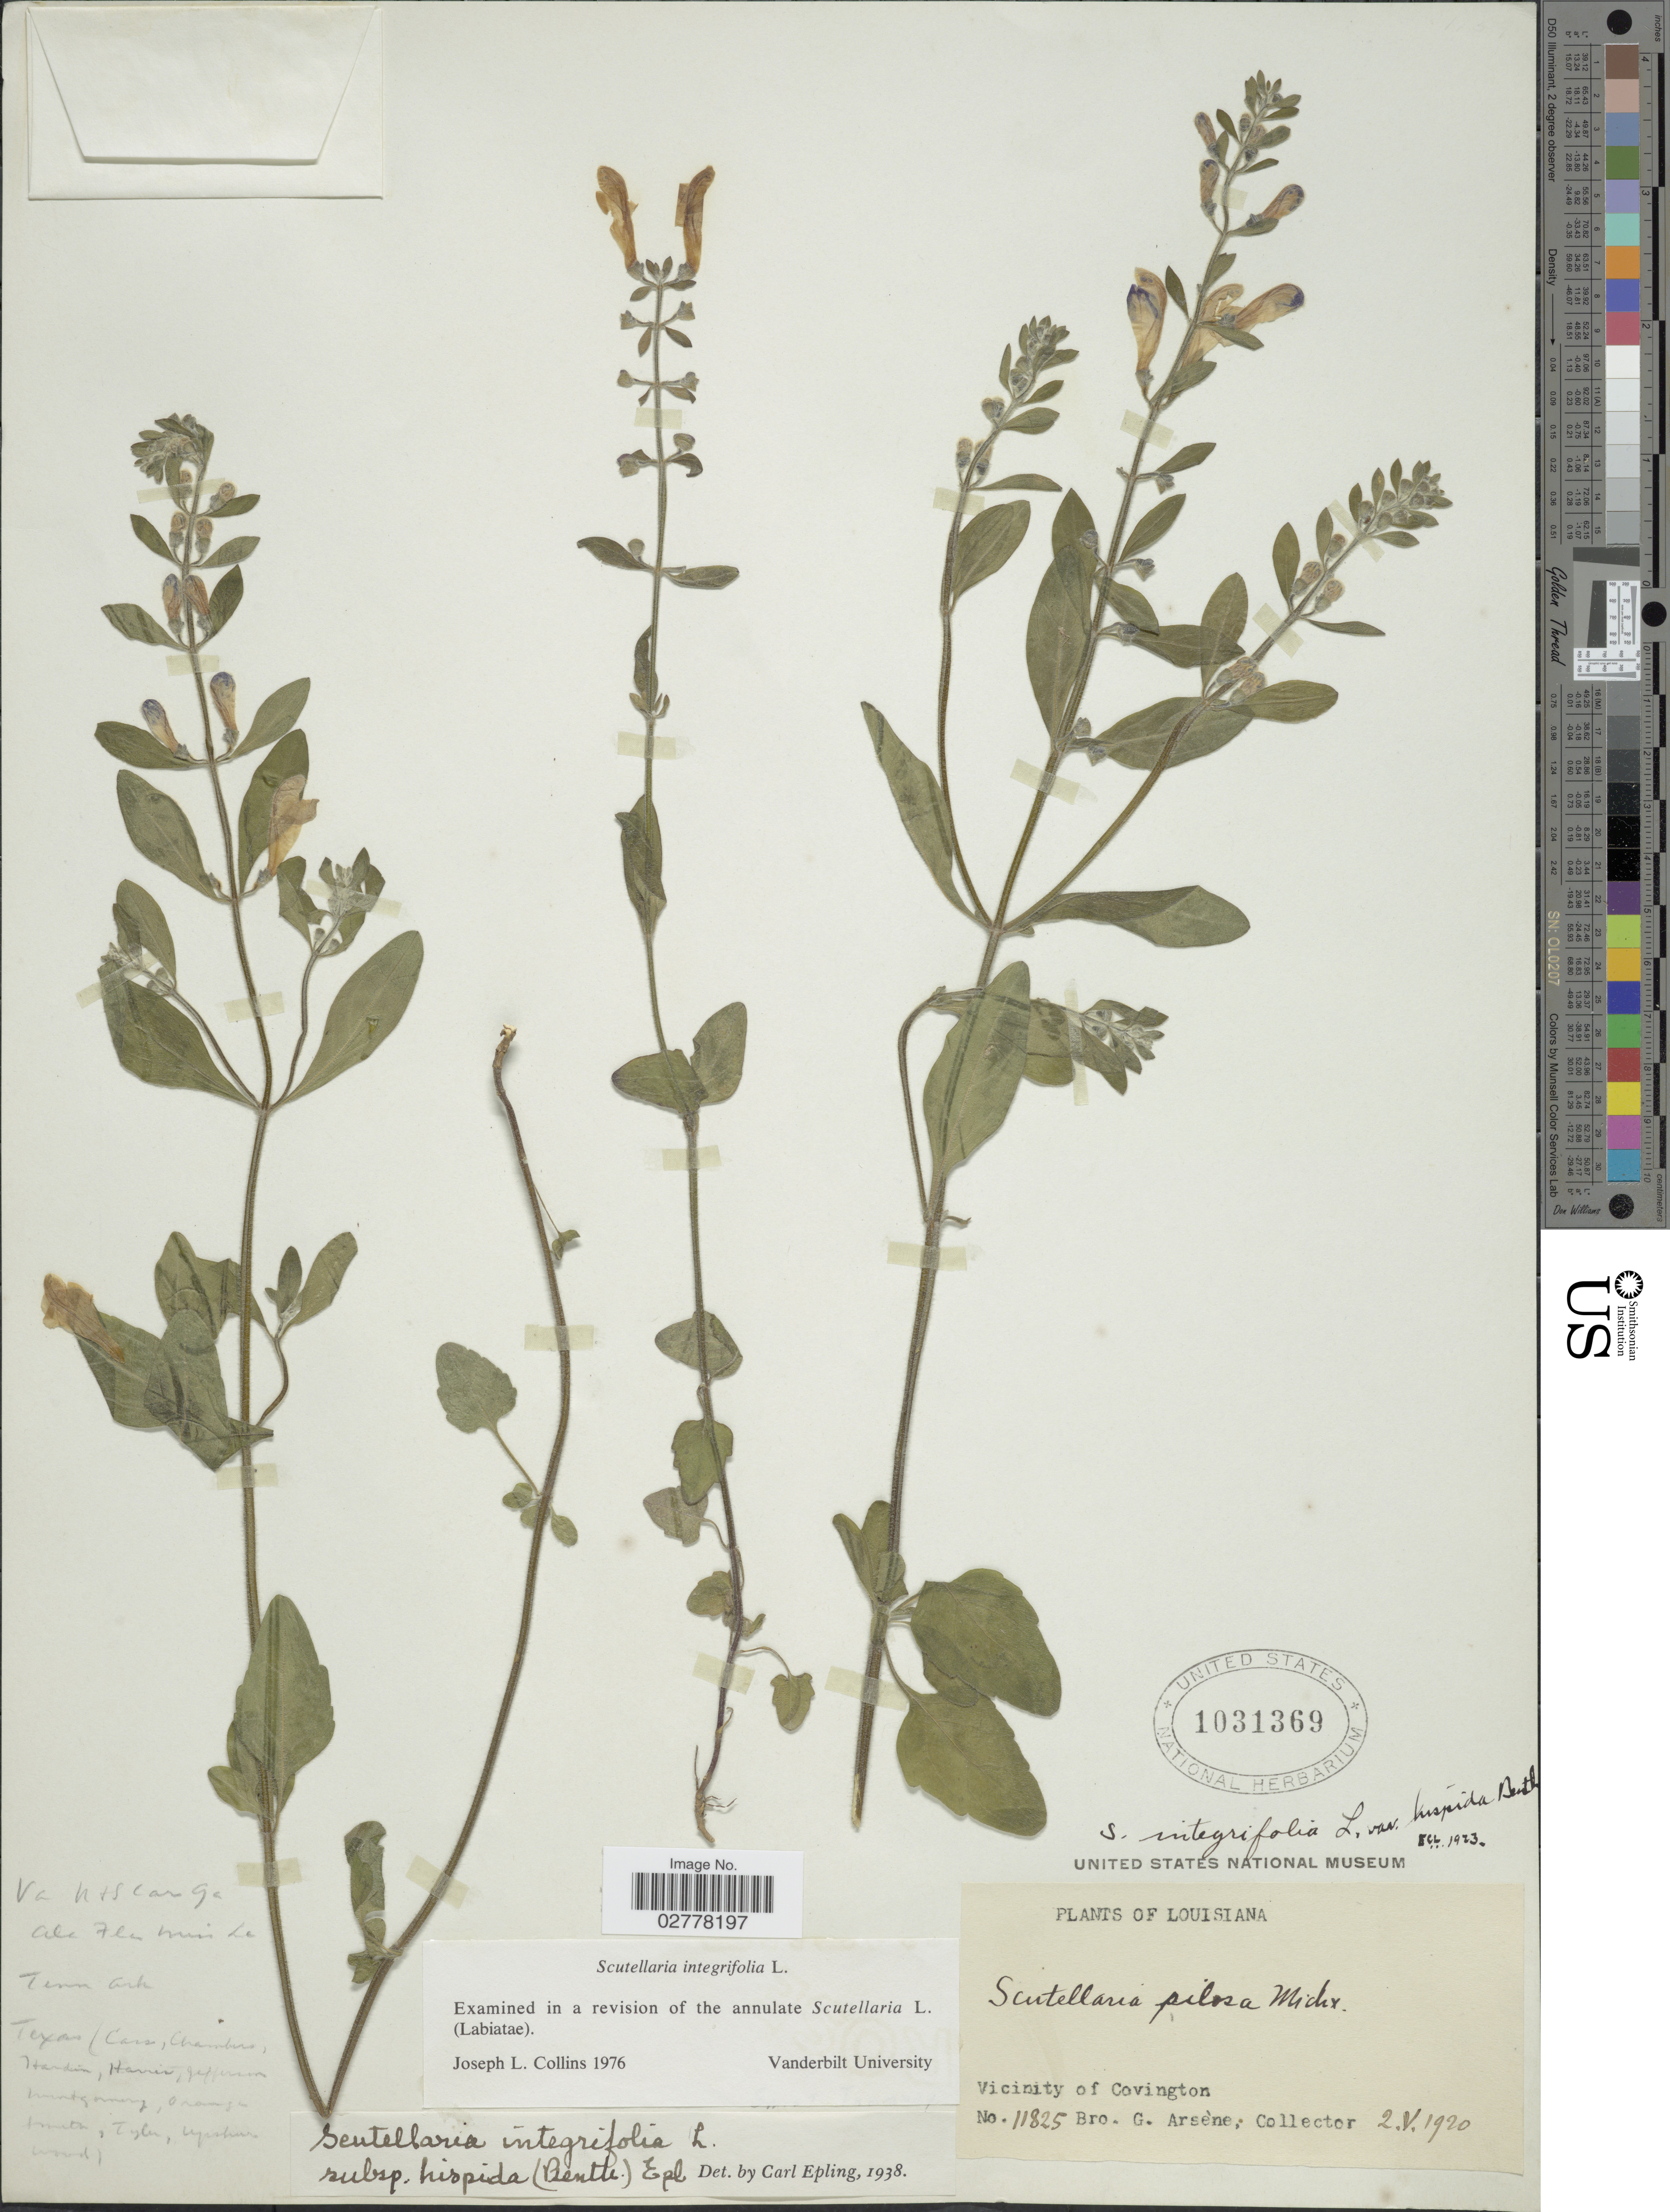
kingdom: Plantae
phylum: Tracheophyta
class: Magnoliopsida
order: Lamiales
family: Lamiaceae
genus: Scutellaria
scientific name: Scutellaria integrifolia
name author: L.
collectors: Bro. G. Arsène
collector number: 11825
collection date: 1920-05-02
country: United States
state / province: Louisiana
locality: Vicinity of Covington.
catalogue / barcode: US 1031369